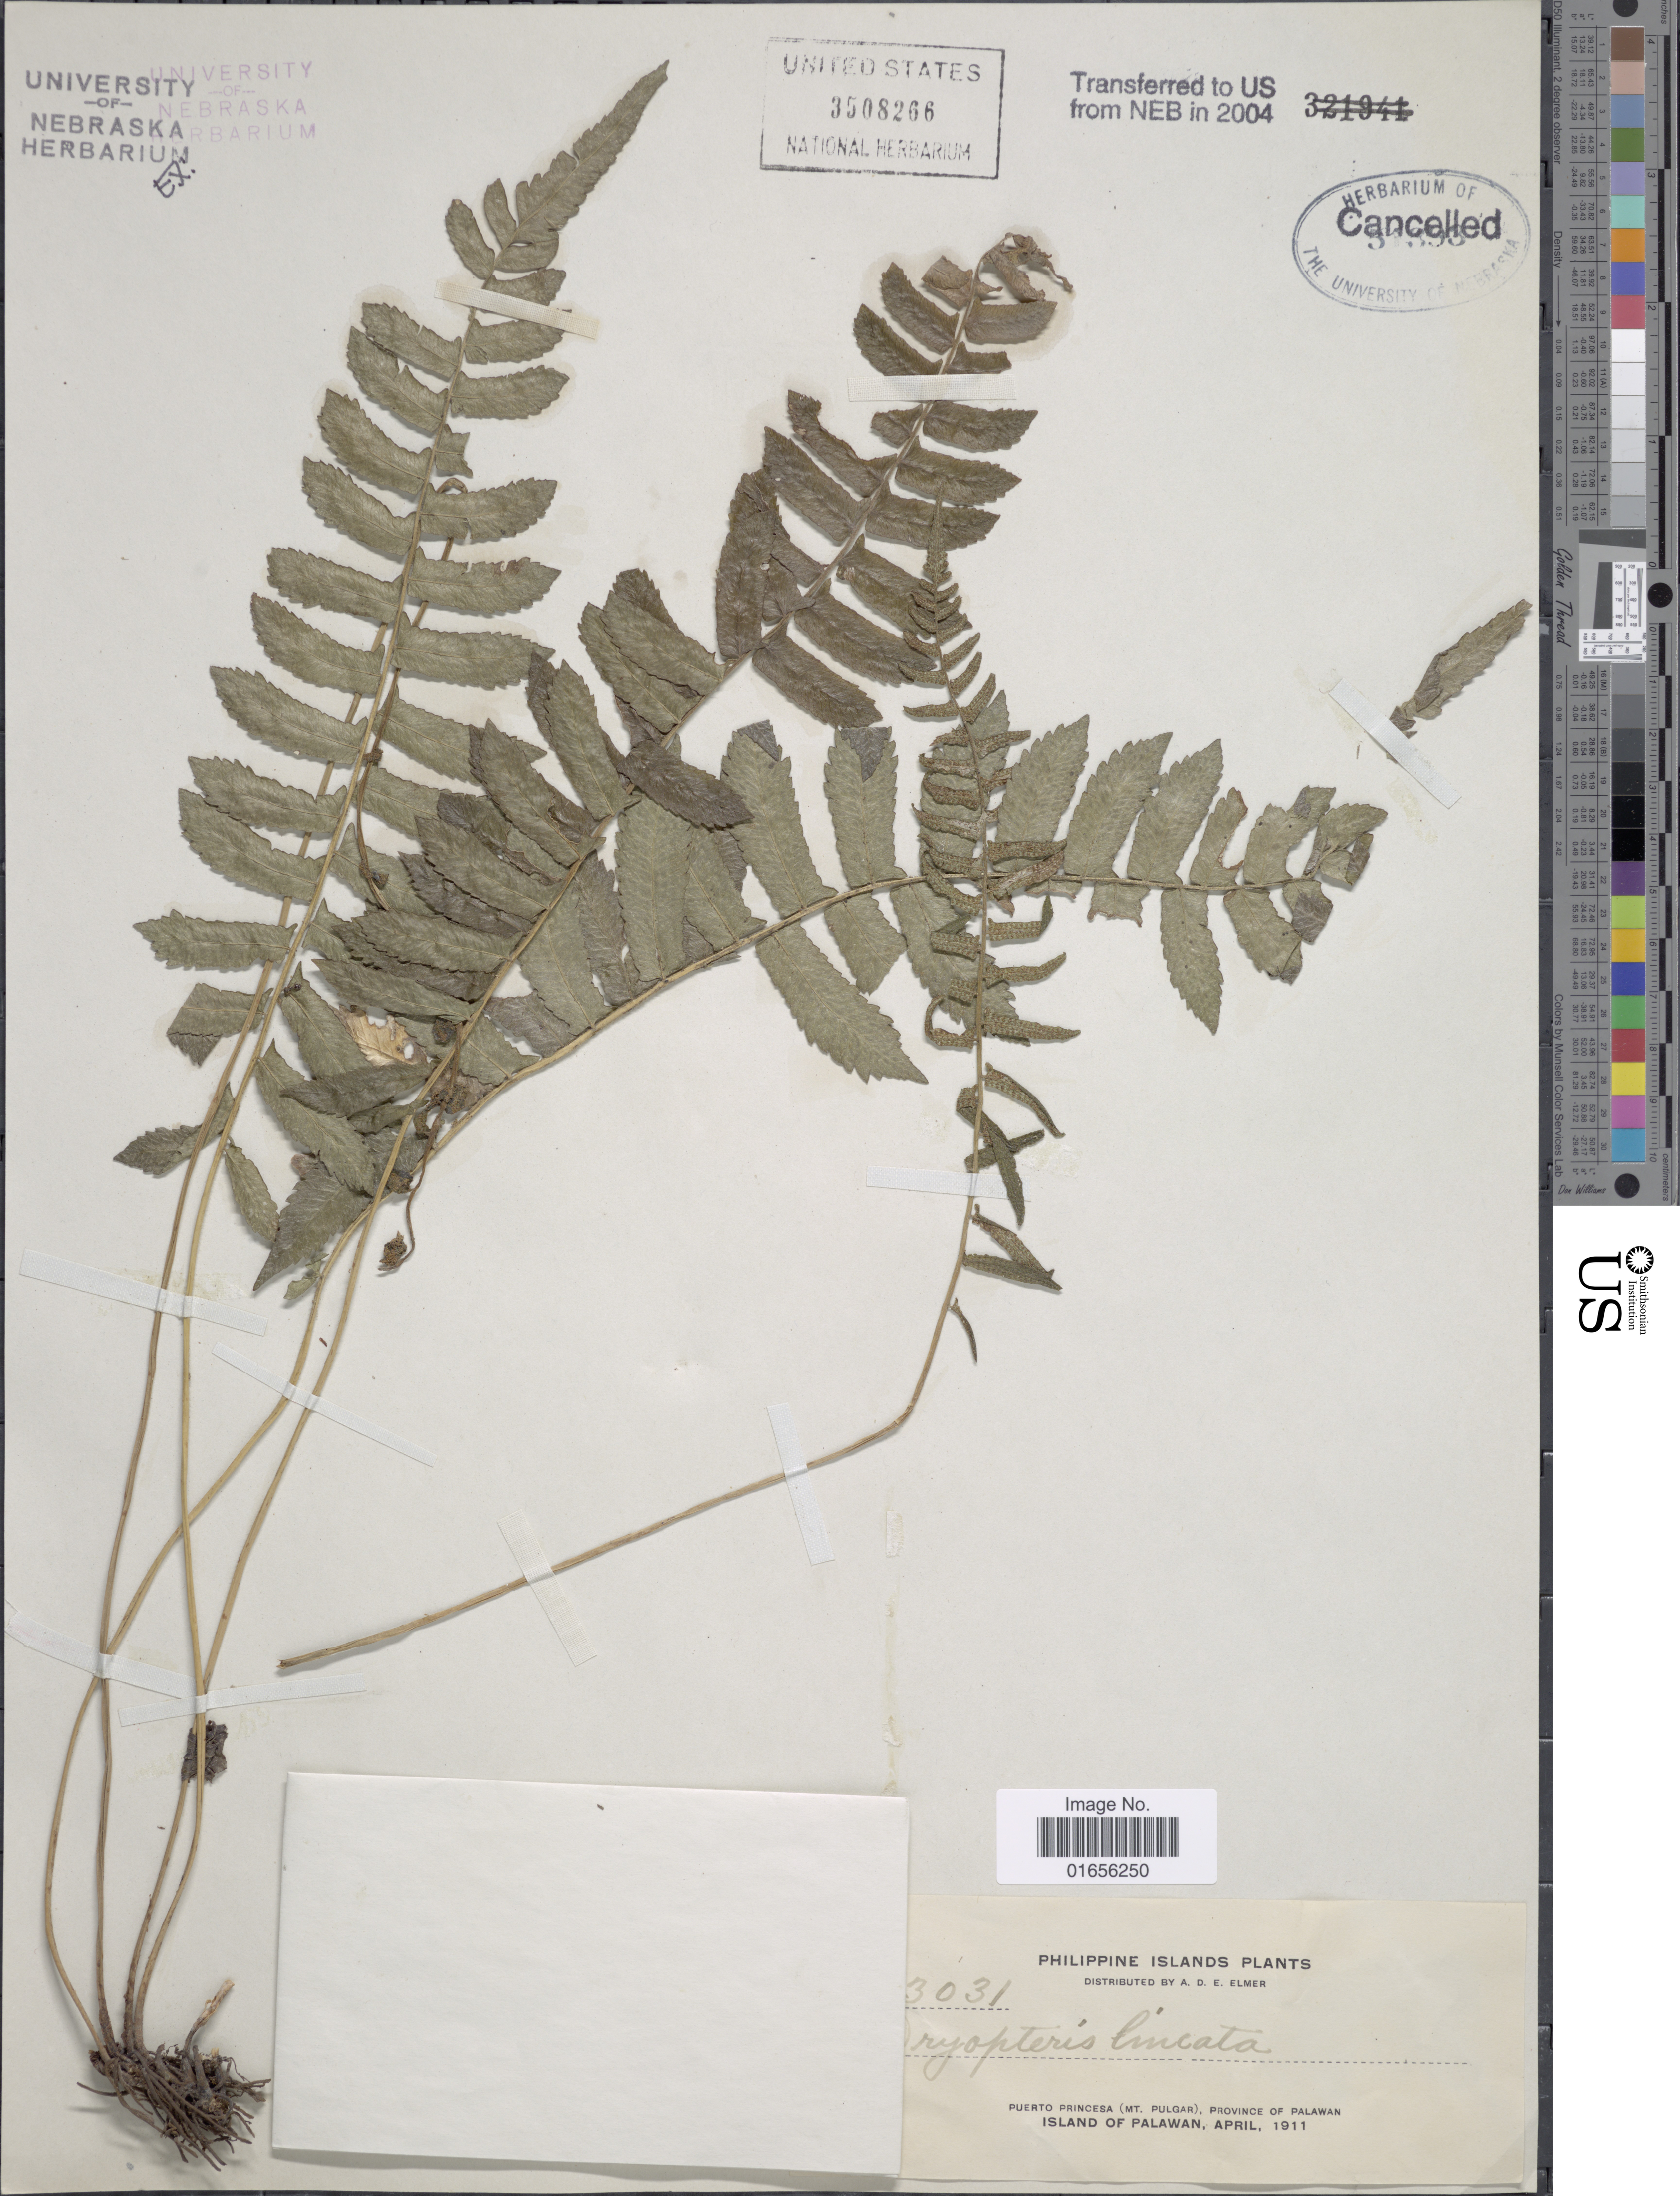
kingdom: Plantae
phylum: Tracheophyta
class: Polypodiopsida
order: Polypodiales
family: Thelypteridaceae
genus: Pronephrium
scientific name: Pronephrium lineatum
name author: (Blume) C. Presl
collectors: A. D. E. Elmer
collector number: !3031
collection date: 1911-04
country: Philippines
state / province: Mimaropa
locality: Philippine Islands, Puerto Princesa (Mt. Pulgar), Province of Palawan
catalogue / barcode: US 3508266